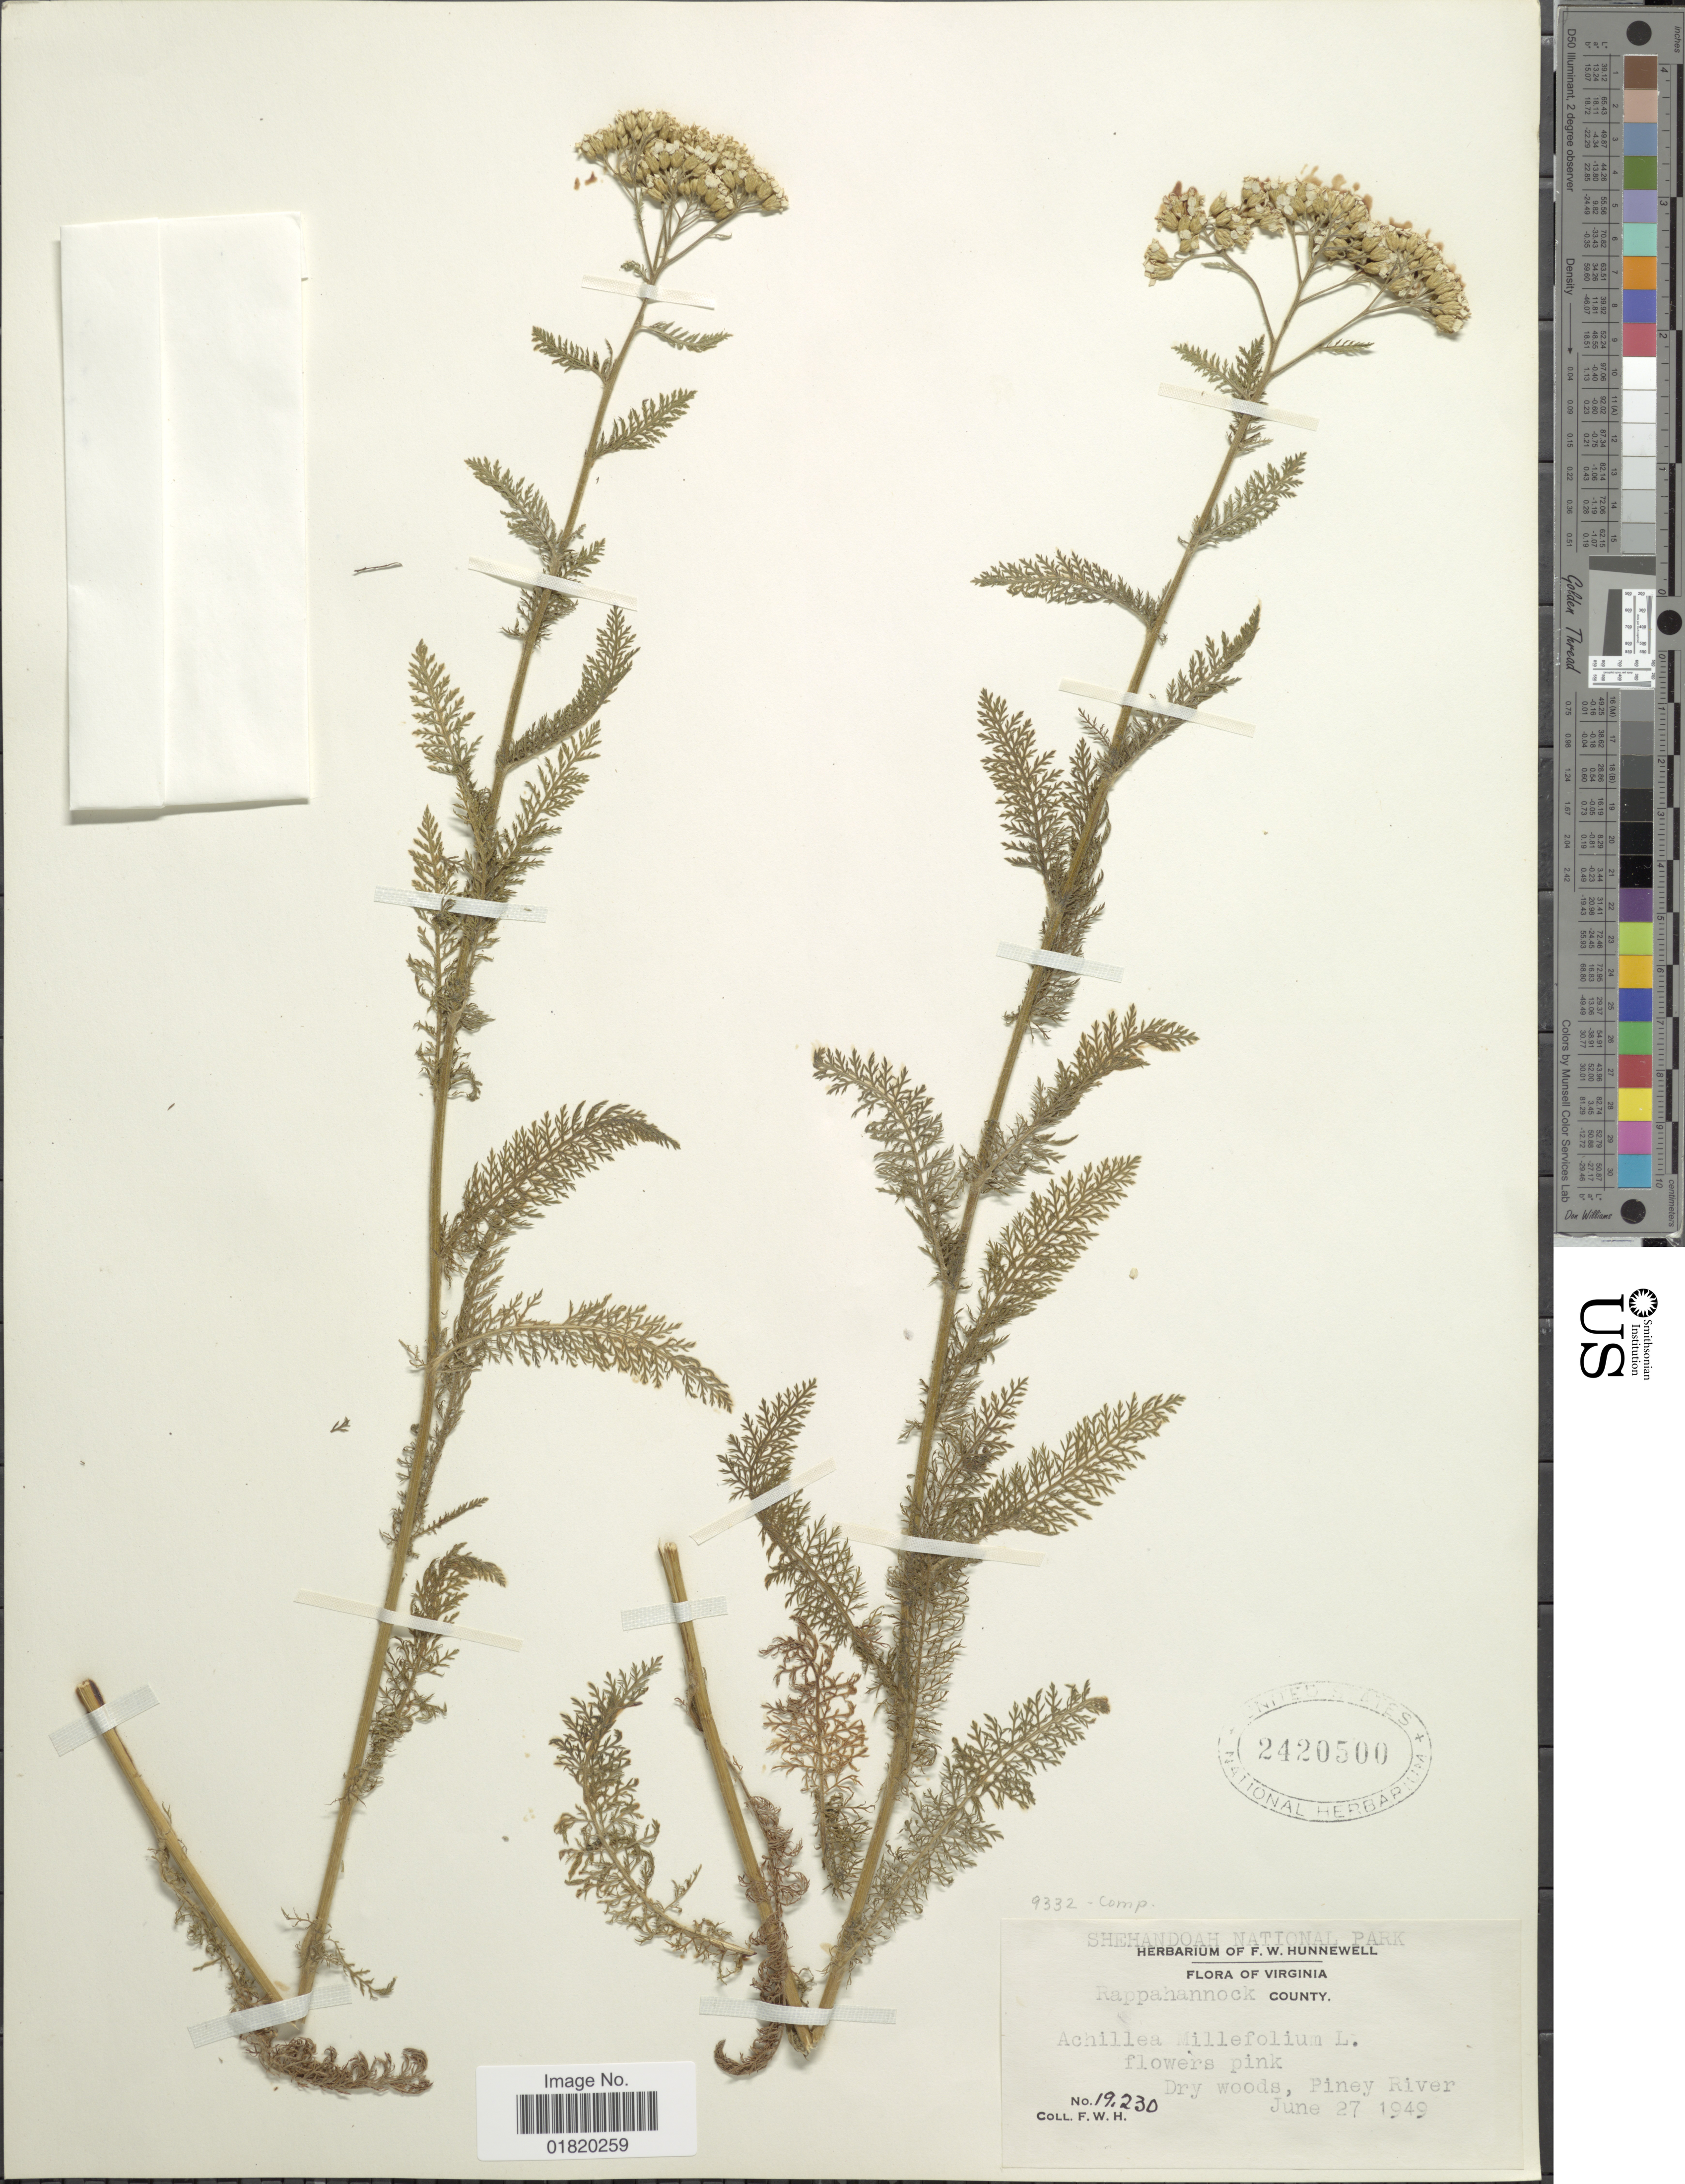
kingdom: Plantae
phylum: Tracheophyta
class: Magnoliopsida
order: Asterales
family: Asteraceae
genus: Achillea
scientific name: Achillea millefolium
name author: L.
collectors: F. Hunnewell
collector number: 19230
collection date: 1949-06-27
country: United States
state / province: Virginia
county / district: Rappahannock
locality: Shenandoah National Park. Rappahannock County. Piney River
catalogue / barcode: US 2420500